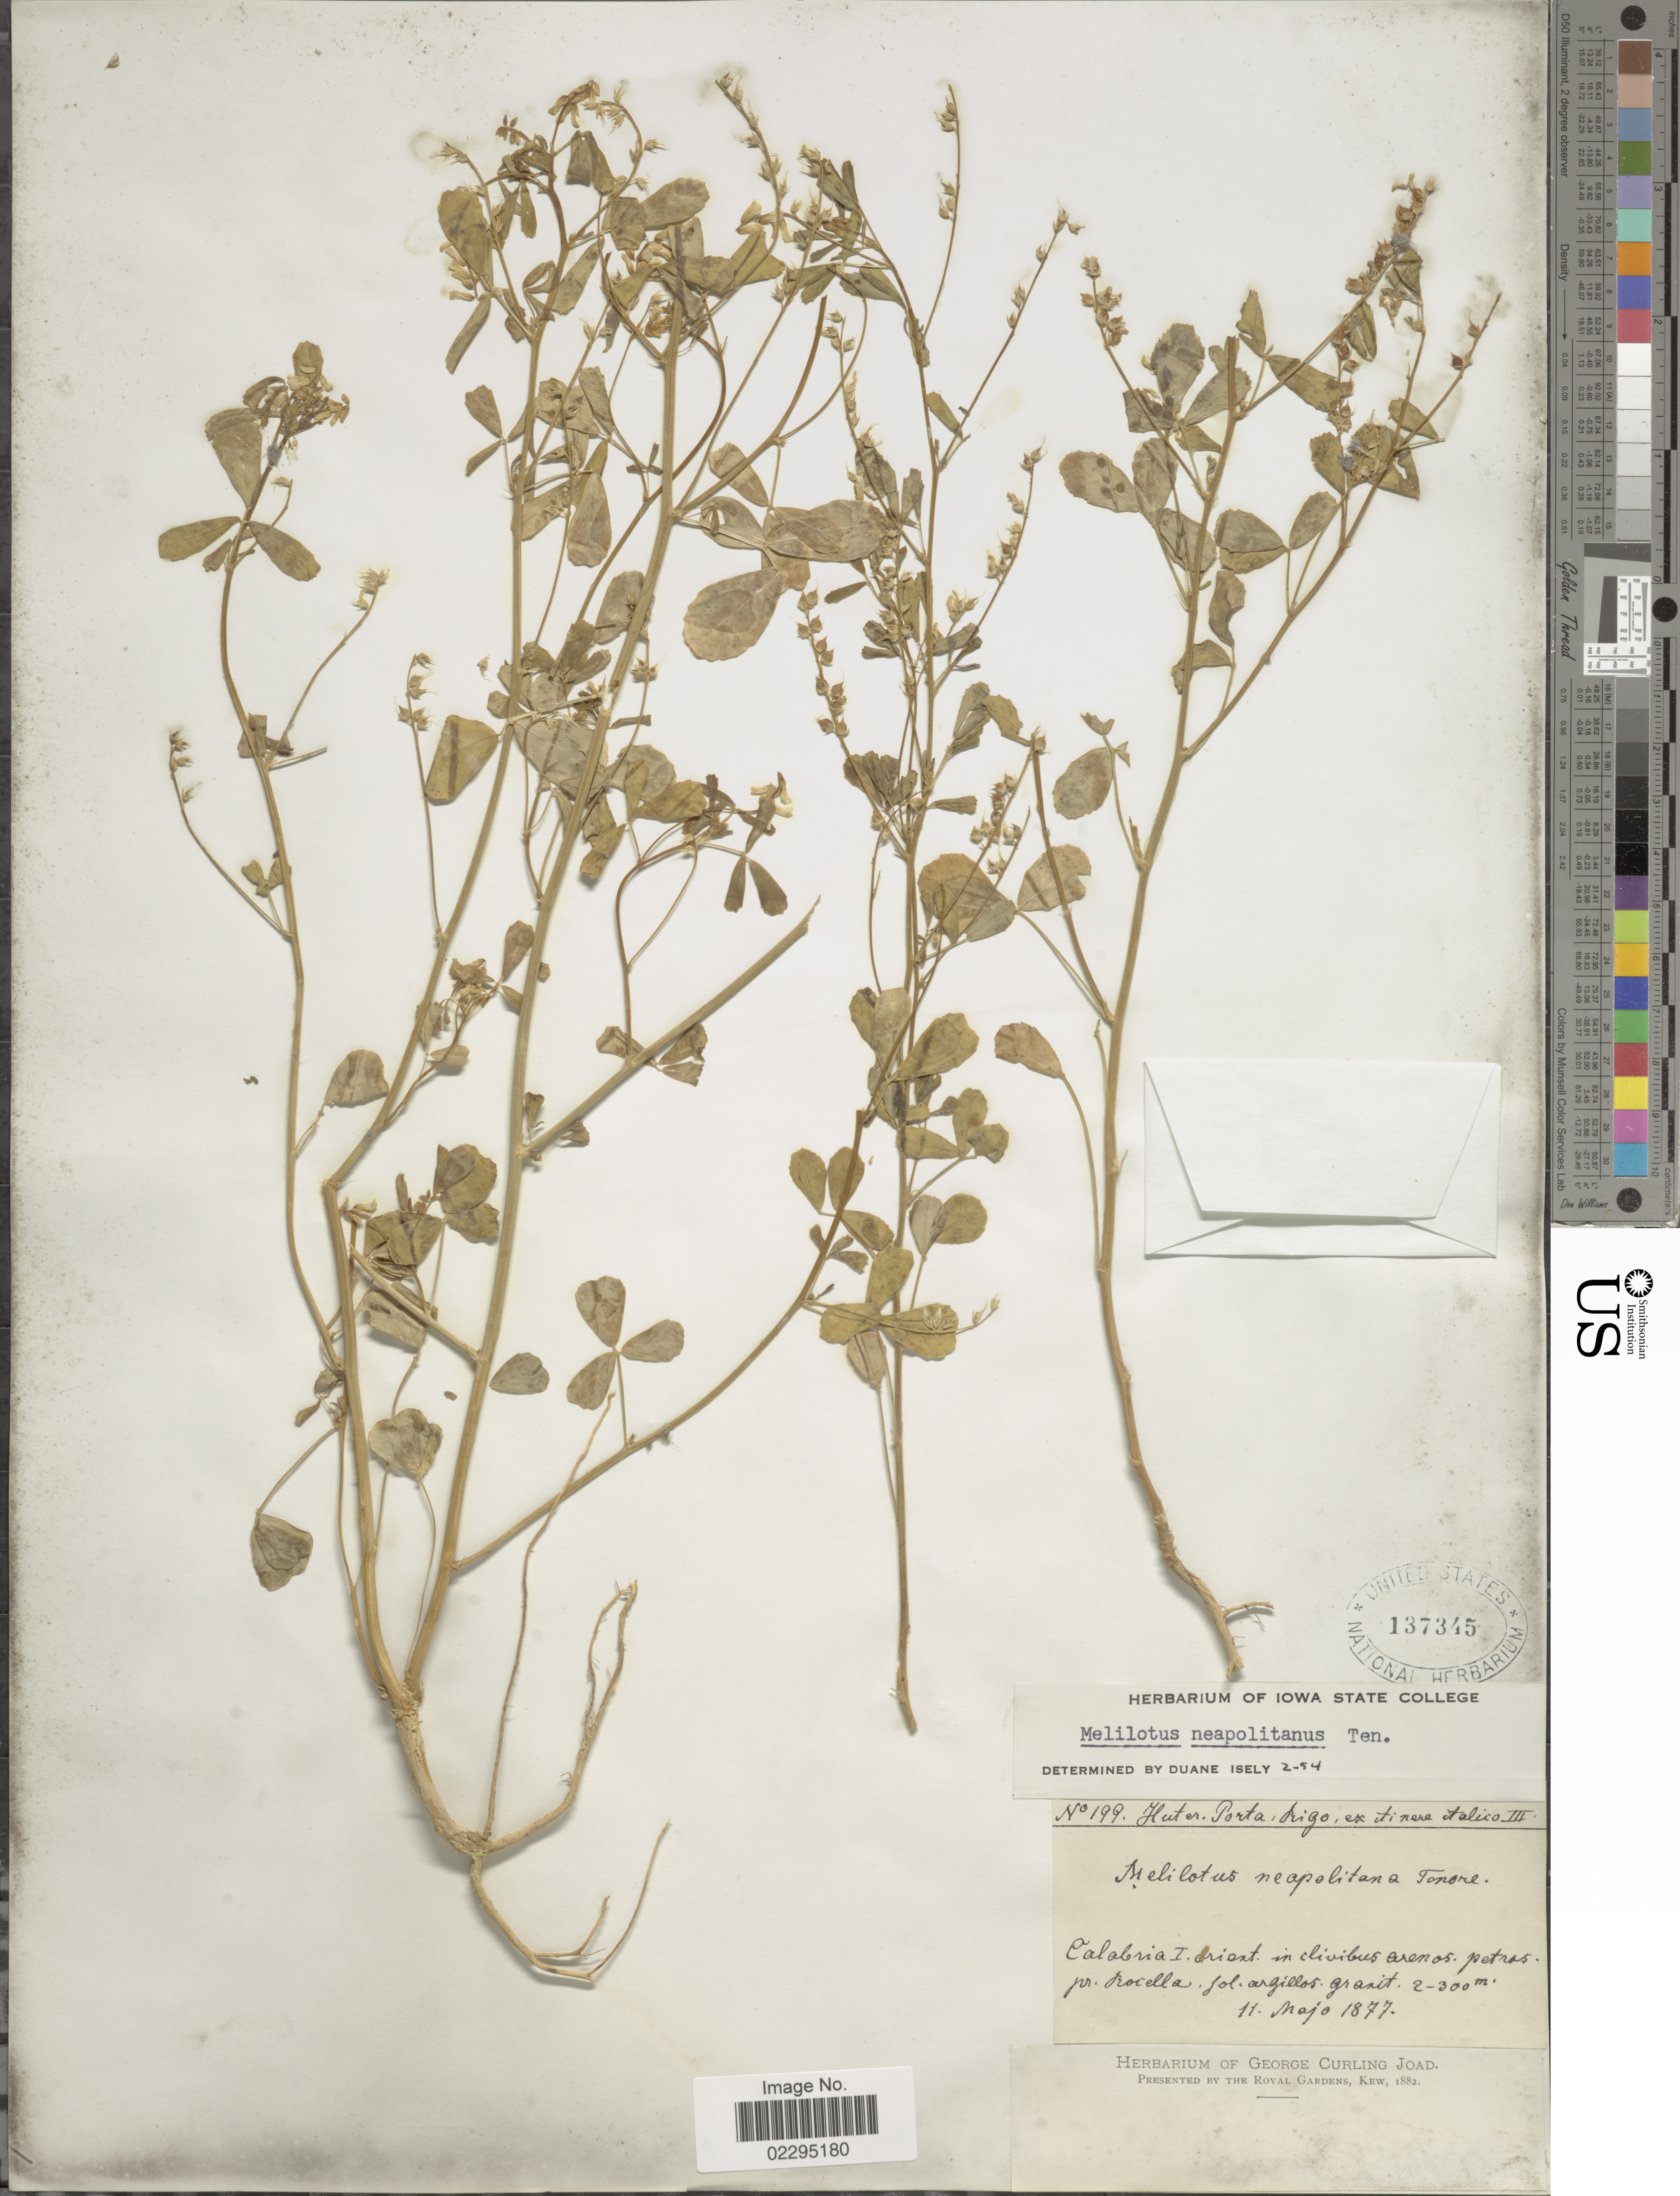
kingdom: Plantae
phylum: Tracheophyta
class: Magnoliopsida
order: Fabales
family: Fabaceae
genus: Melilotus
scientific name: Melilotus neapolitana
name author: Ten.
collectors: -. Huter, P. Porta & Rigo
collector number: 199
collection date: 1877-05-11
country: Italy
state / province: Calabria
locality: Itener Italica, Calabria I. orient in clivibus Arenos. petras pr. Rocella fol. argillos granit.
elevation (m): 200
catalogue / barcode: US 137345